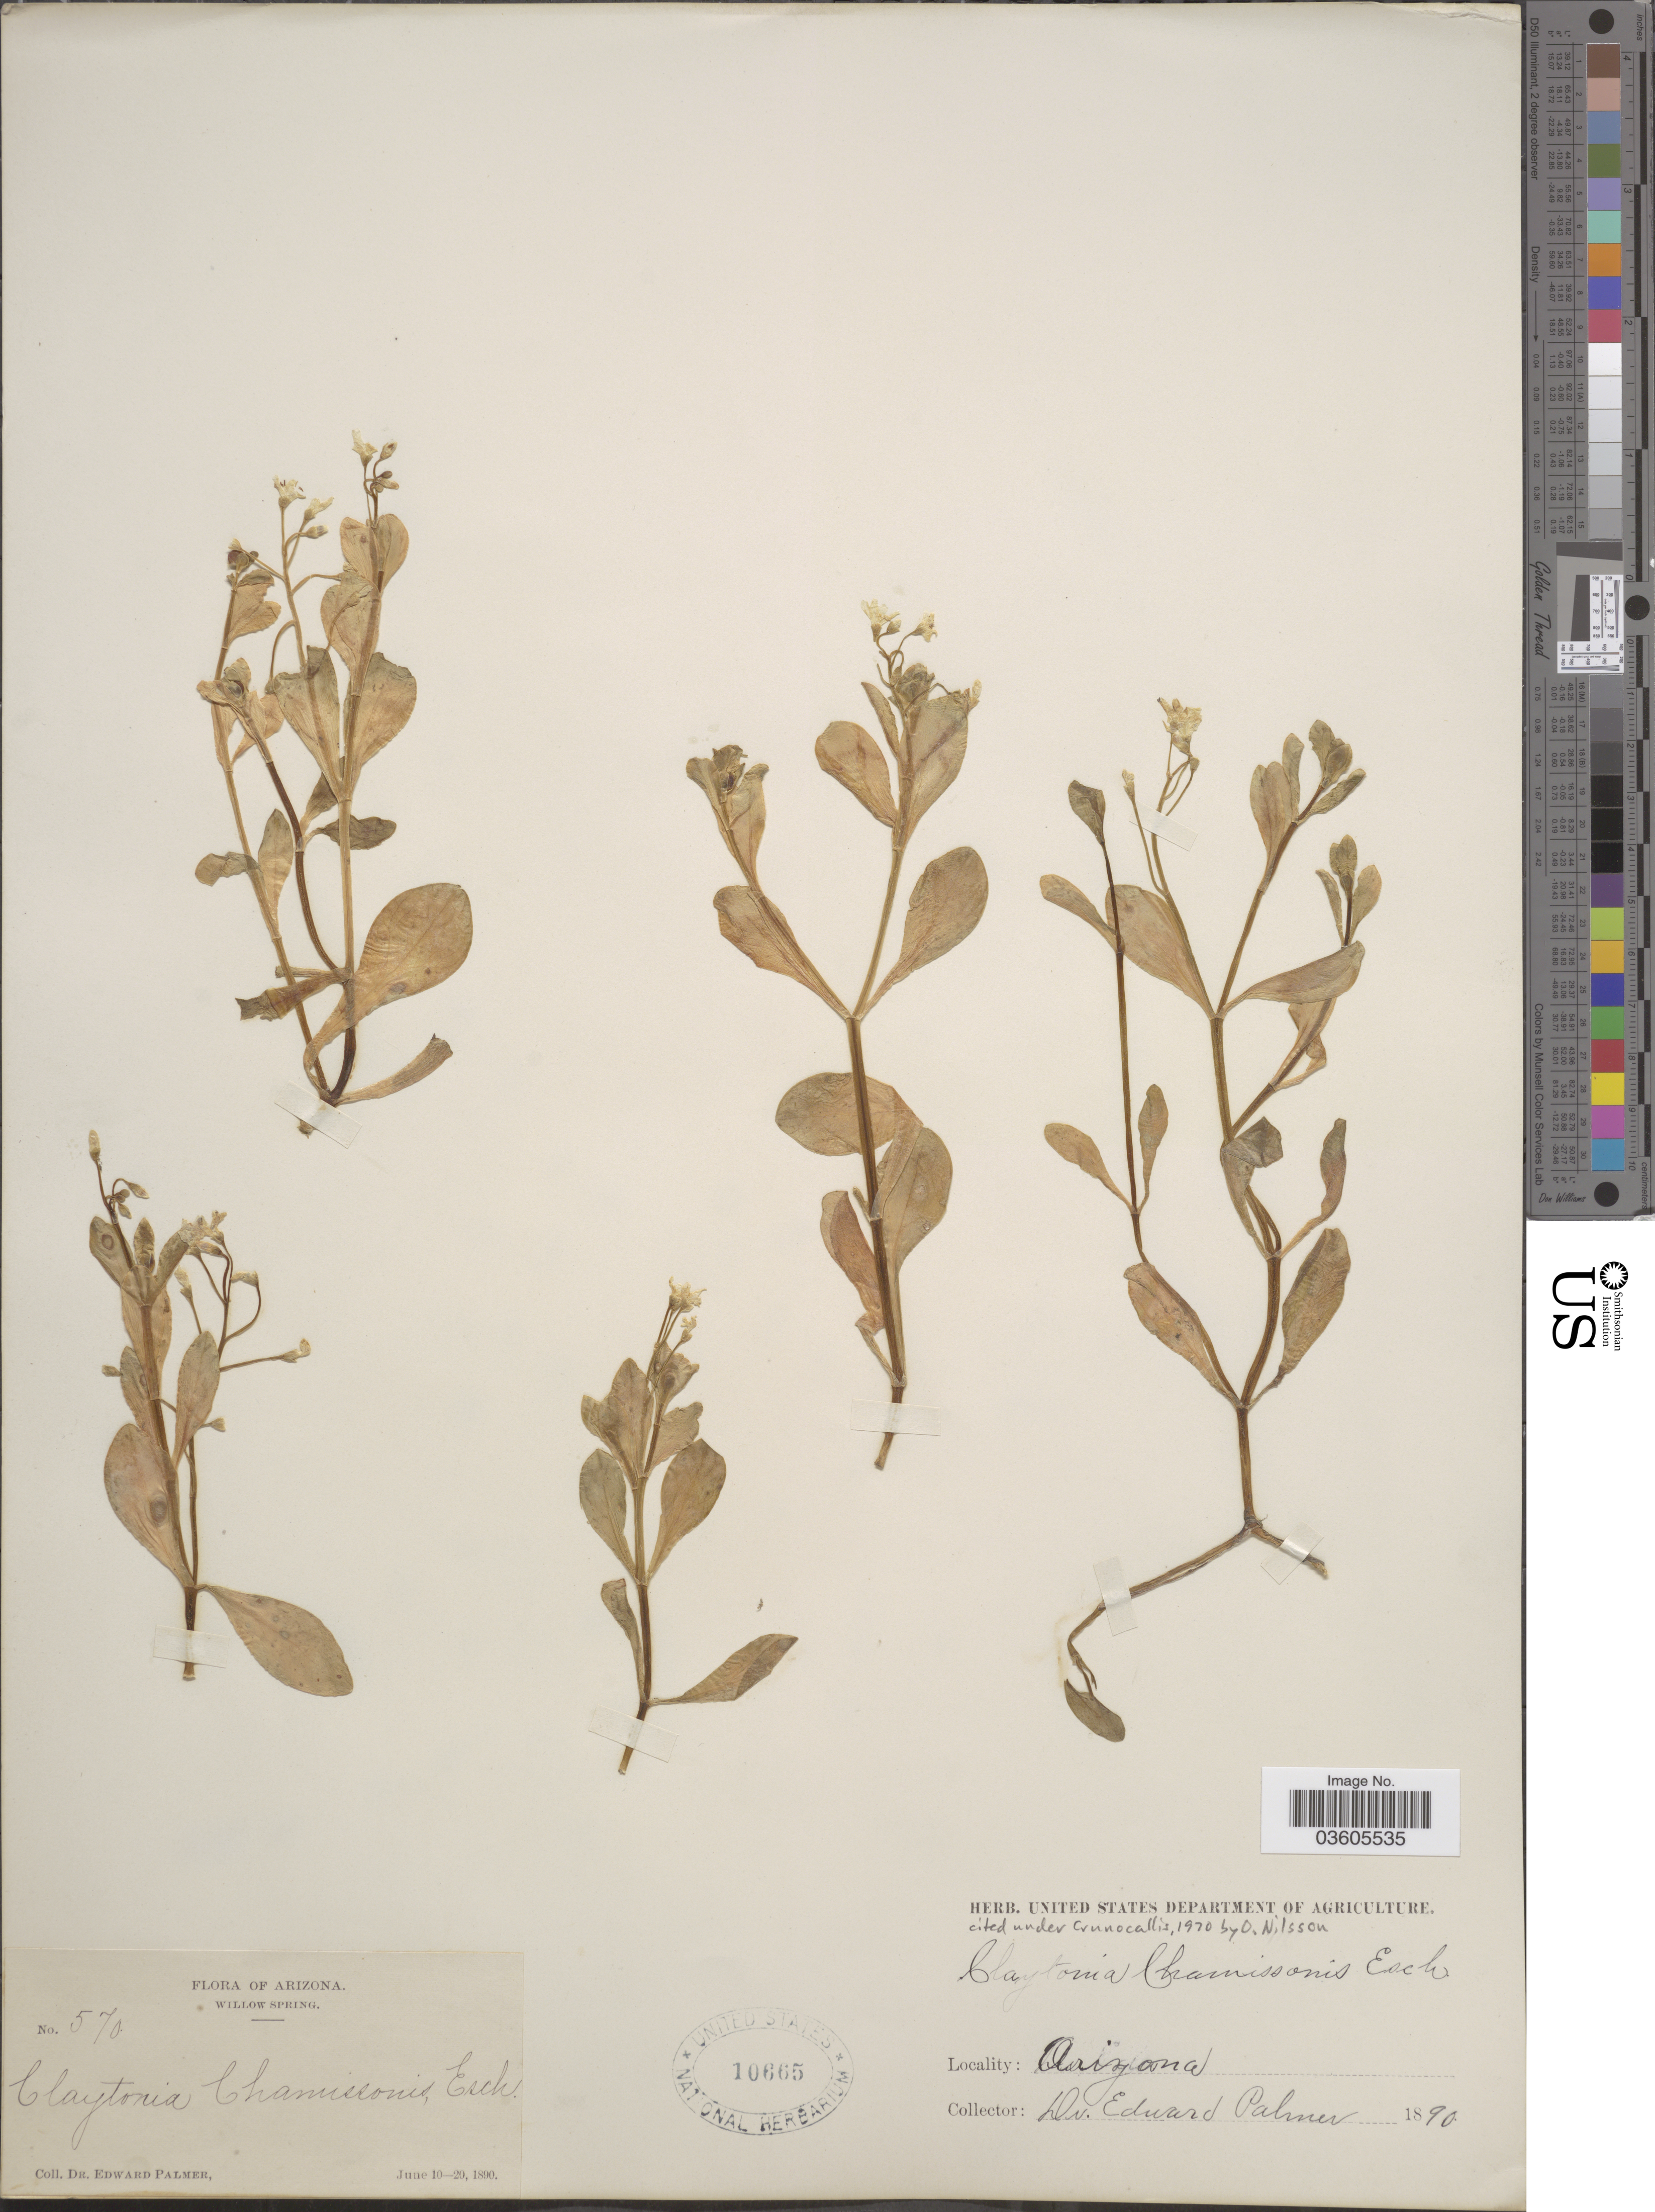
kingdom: Plantae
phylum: Tracheophyta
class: Magnoliopsida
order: Caryophyllales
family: Montiaceae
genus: Montia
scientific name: Montia chamissoi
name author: (Ledeb. ex Spreng.) Greene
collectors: E. Palmer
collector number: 570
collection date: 1890-06-10/1890-06-20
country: United States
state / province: Arizona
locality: Willow Spring.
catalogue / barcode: US 10665